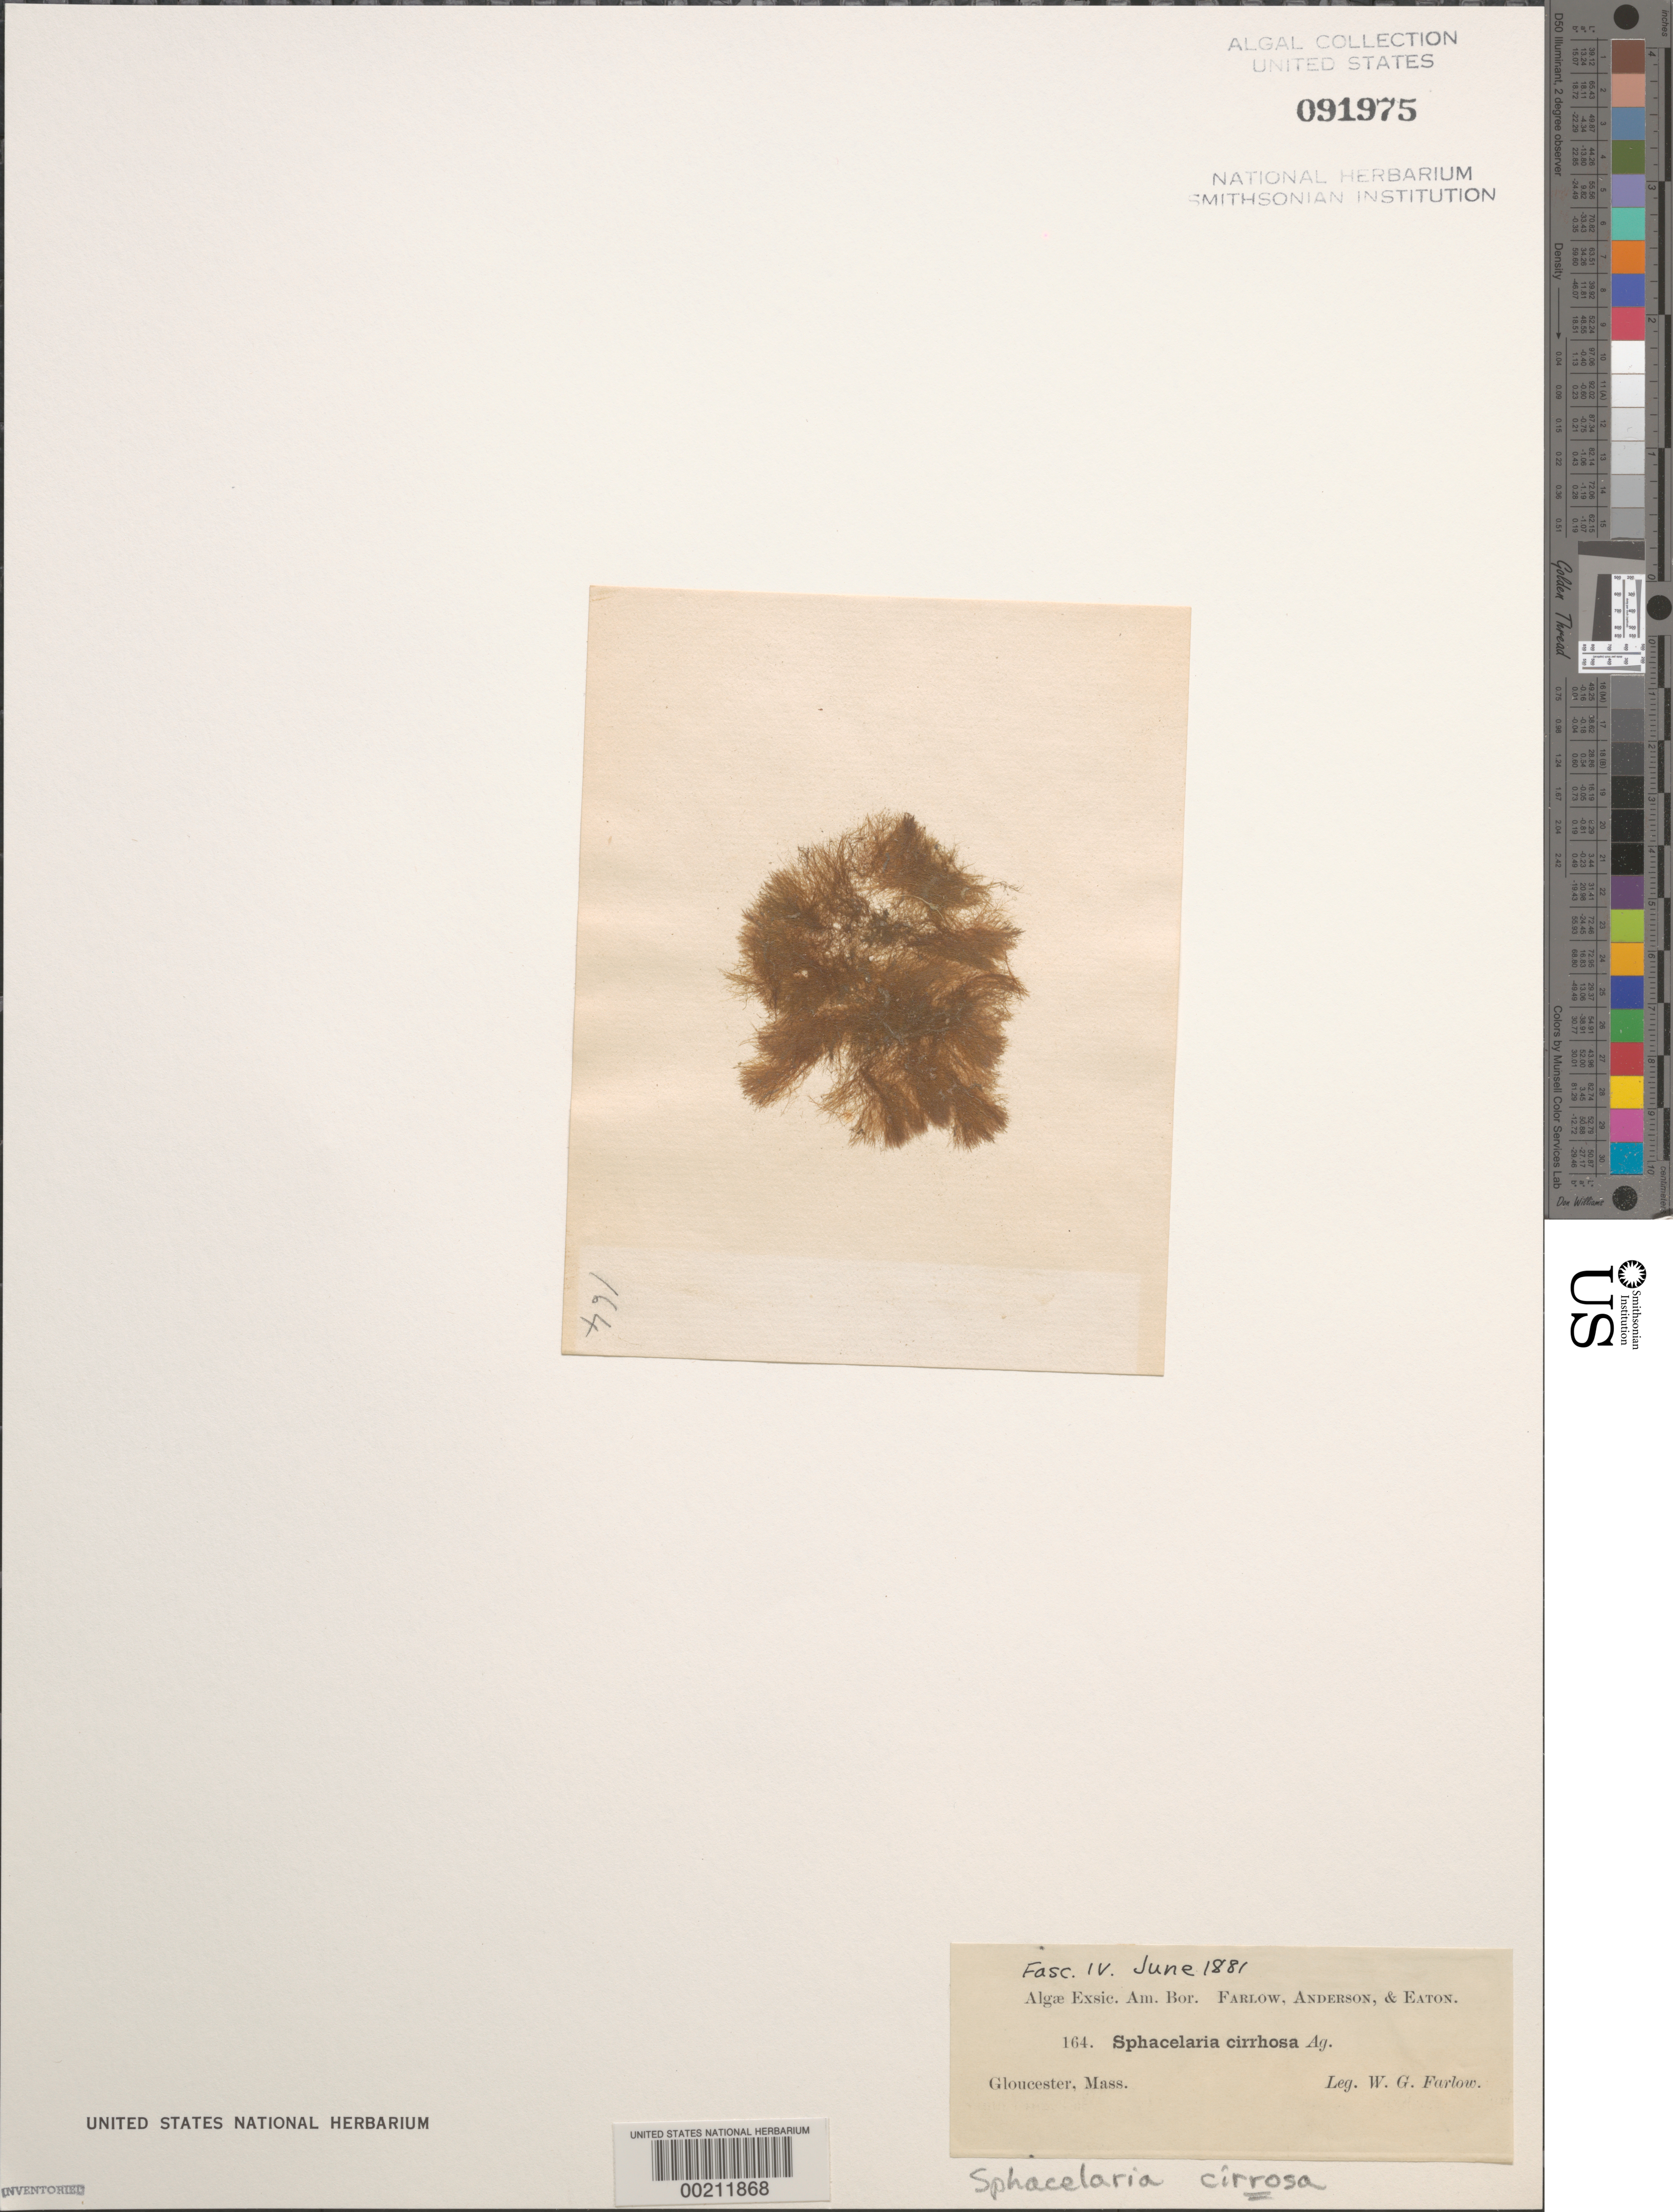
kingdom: Chromista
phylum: Ochrophyta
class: Phaeophyceae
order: Sphacelariales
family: Sphacelariaceae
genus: Sphacelaria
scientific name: Sphacelaria cirrosa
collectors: W. G. Farlow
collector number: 164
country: United States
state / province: Massachusetts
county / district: Essex County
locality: Gloucester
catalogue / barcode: US 91975